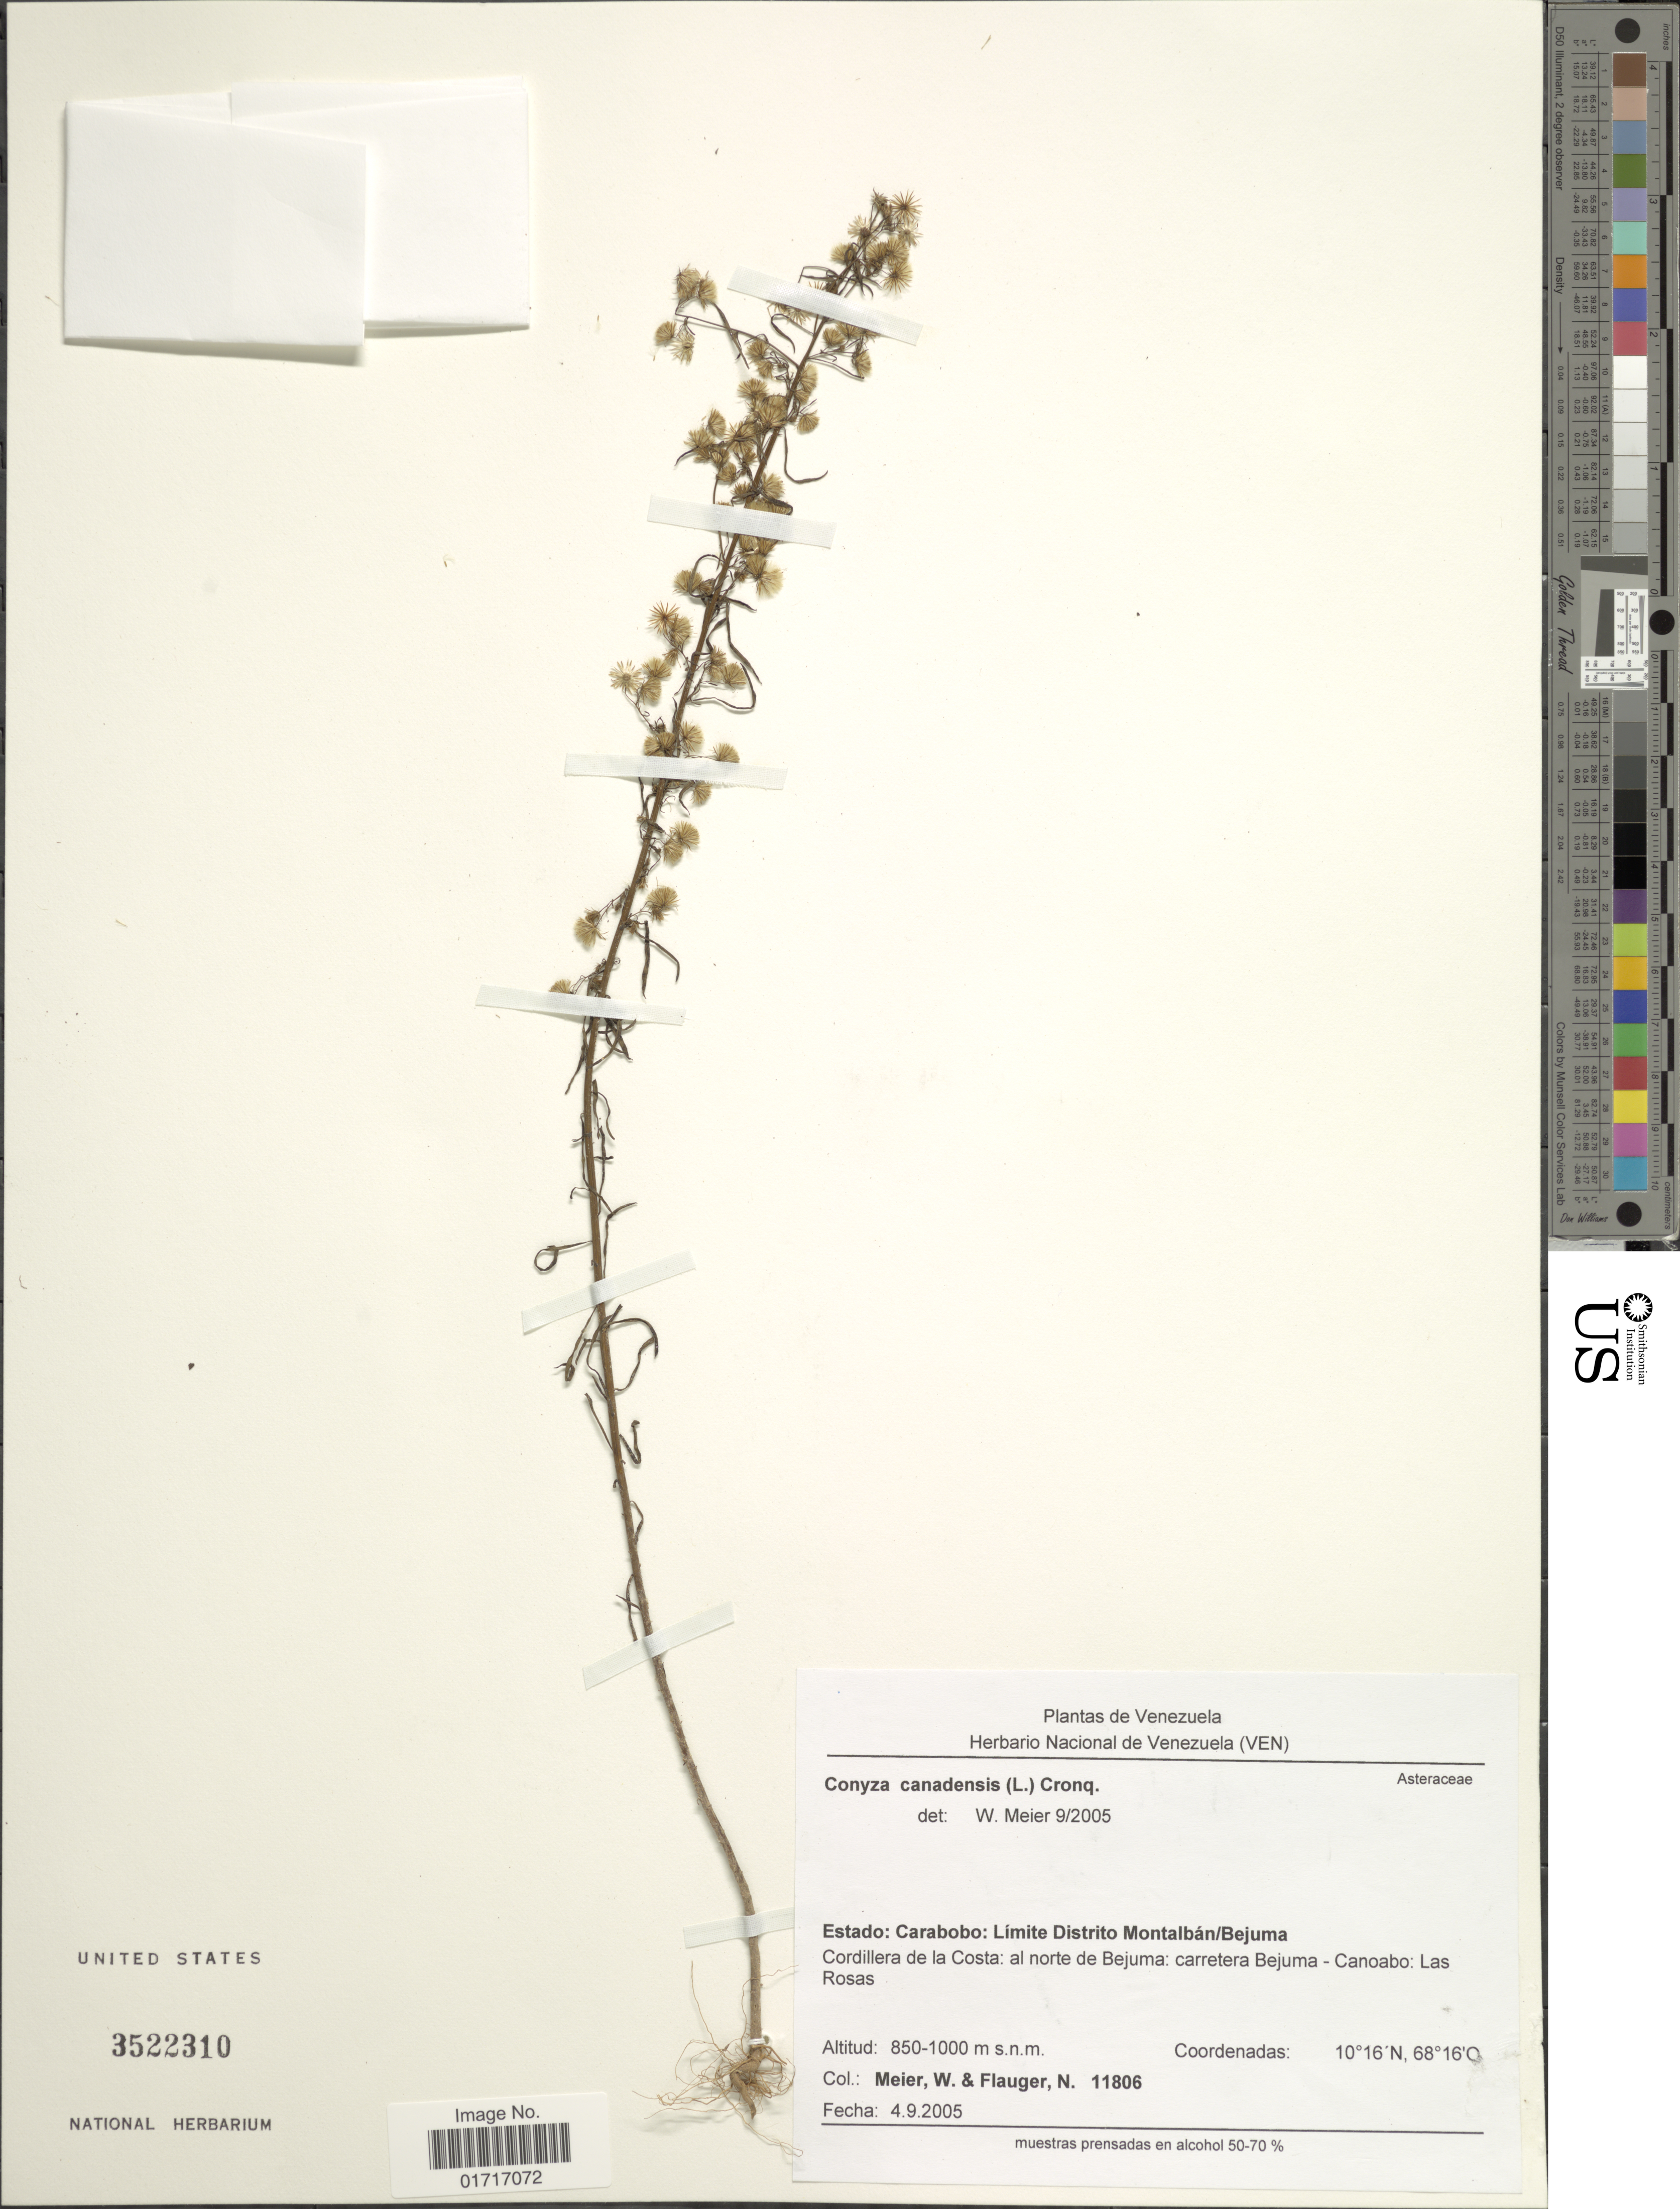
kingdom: Plantae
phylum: Tracheophyta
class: Magnoliopsida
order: Asterales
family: Asteraceae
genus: Conyza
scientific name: Conyza canadensis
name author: (L.) Cronq.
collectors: W. Meier & N. Flauger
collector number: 11806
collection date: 2005-09-04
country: Venezuela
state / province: Carabobo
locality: Estado: Carabobo: Limite Distrito Montalban/Bejuma, Cordillera de la Costa: al norte de Bejuma: Carretera Bejuma-Canoabo: Las Rosas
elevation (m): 850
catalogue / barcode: US 3522310